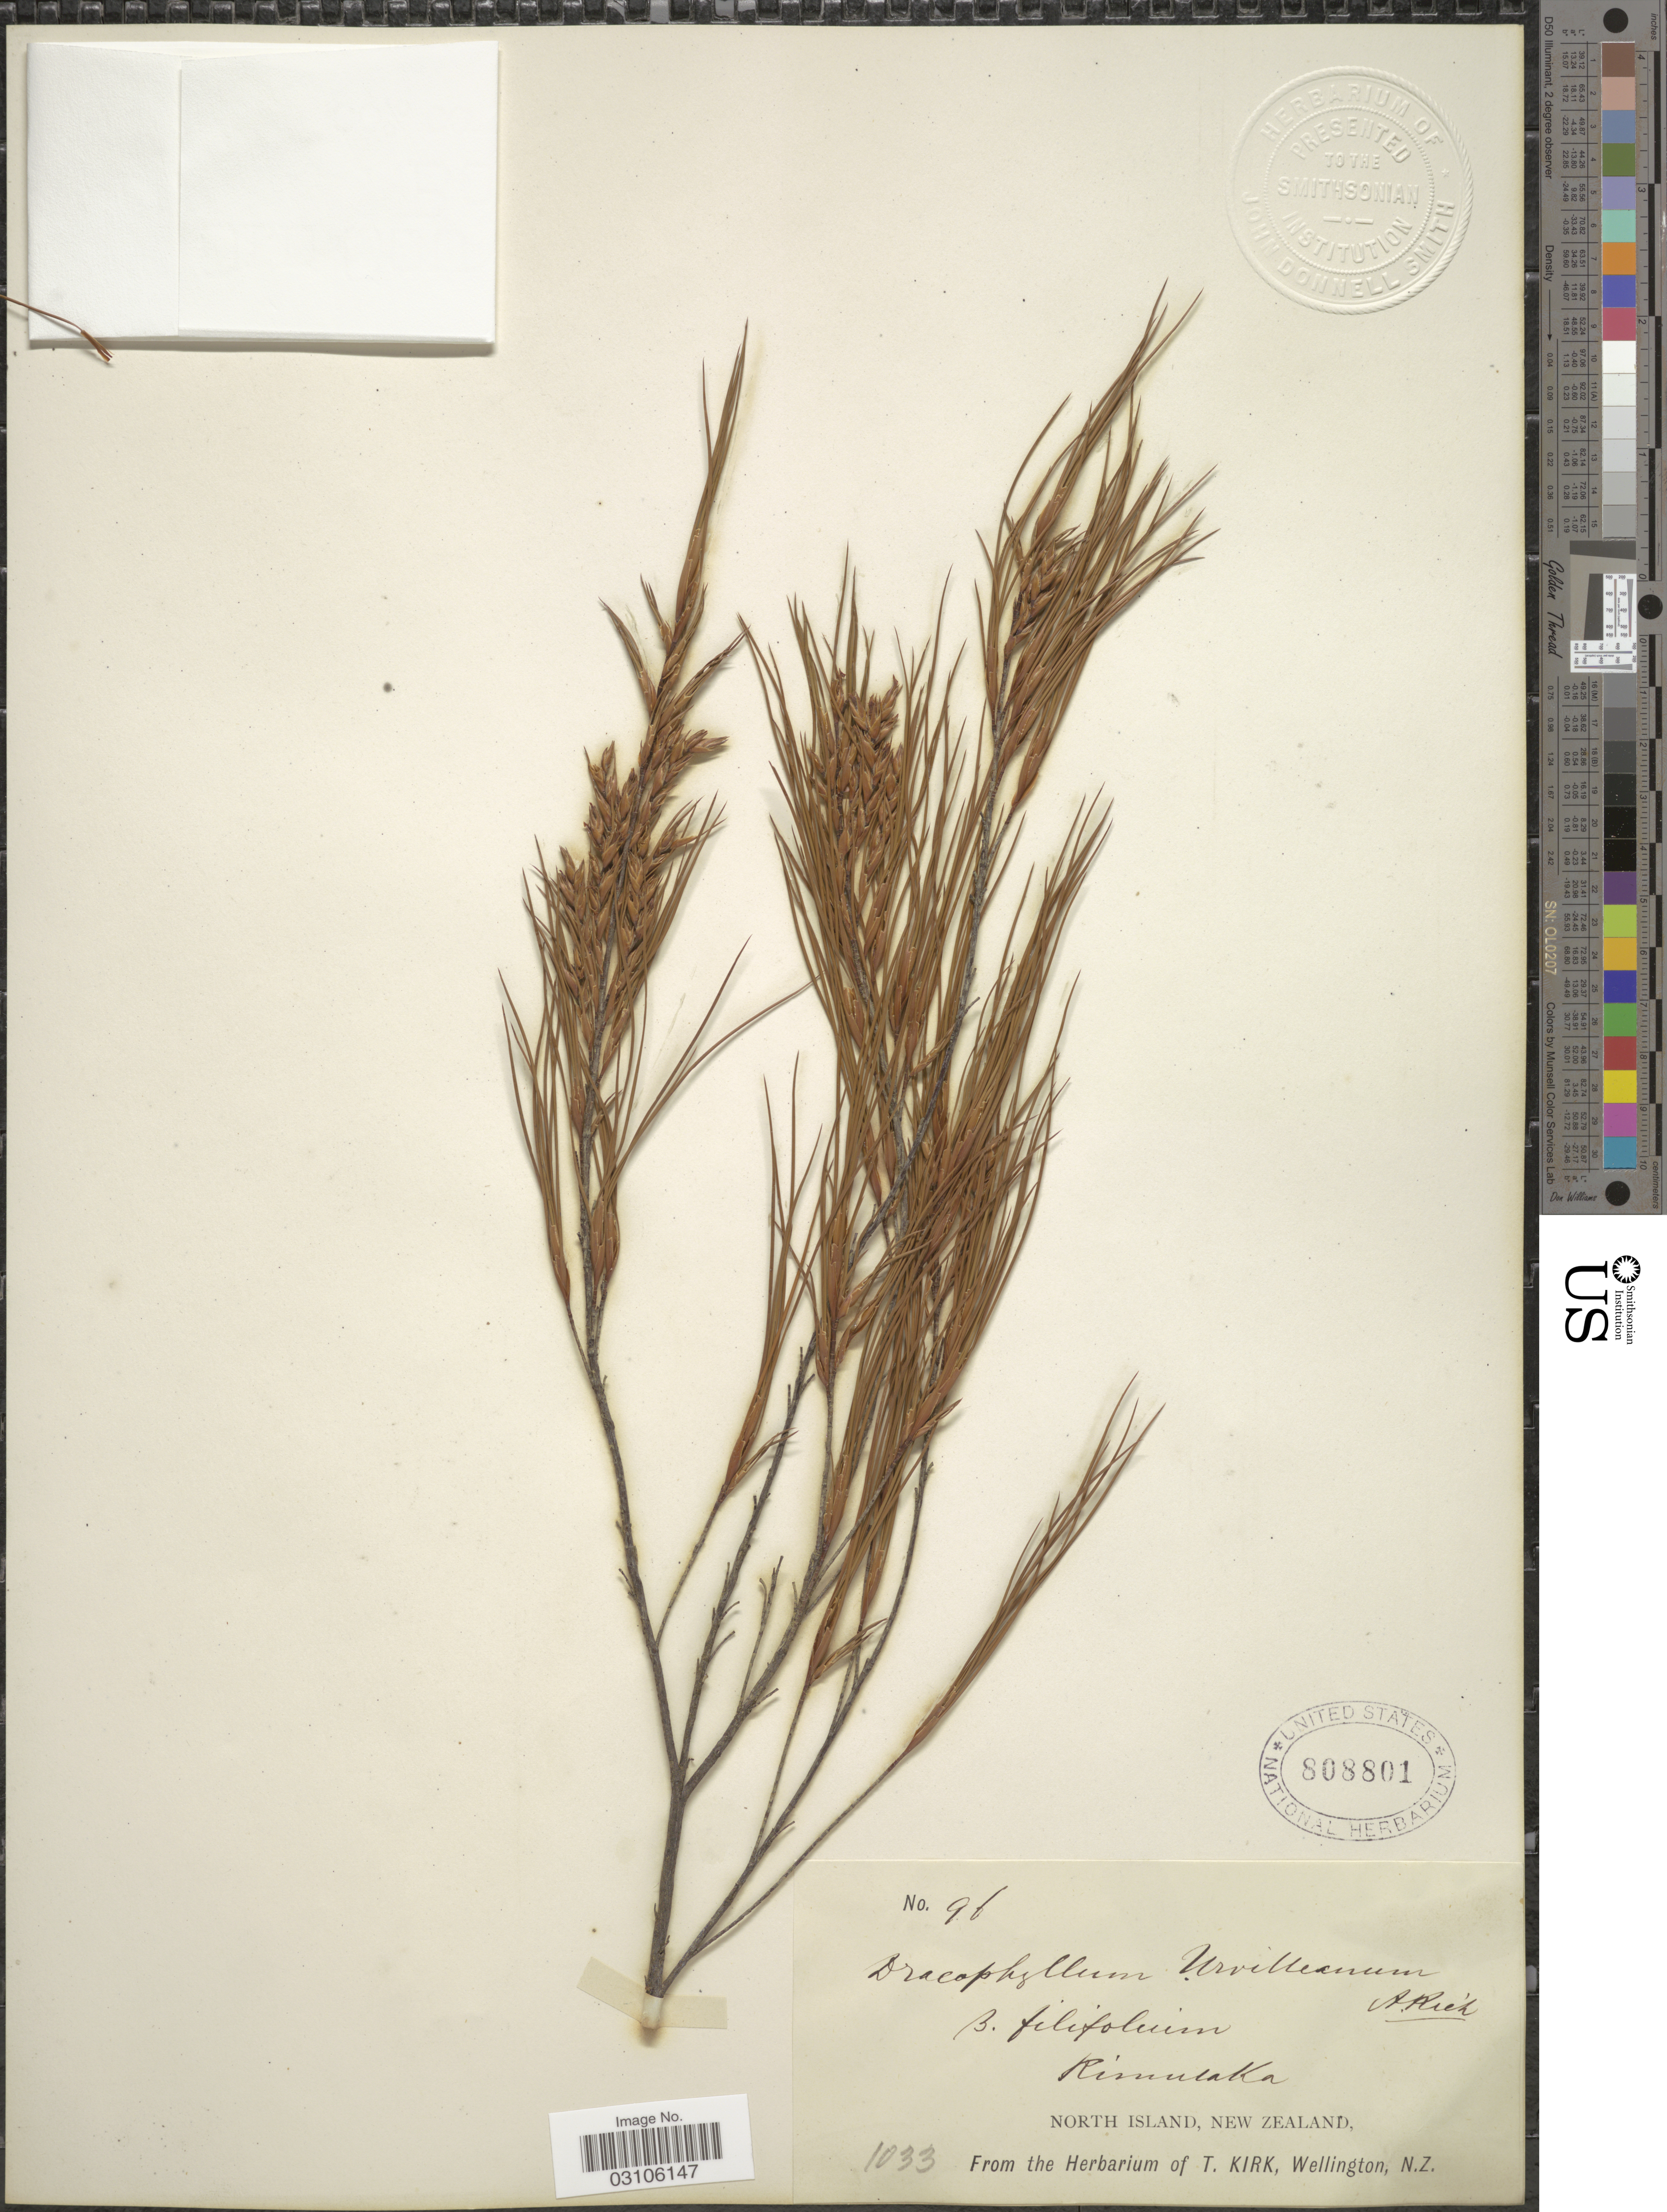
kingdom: Plantae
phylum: Tracheophyta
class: Magnoliopsida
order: Ericales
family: Ericaceae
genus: Dracophyllum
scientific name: Dracophyllum urvilleanum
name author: A. Rich.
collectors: ex herb. T. Kirk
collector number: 96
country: New Zealand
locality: Rimulaka [unsure placement] North Island.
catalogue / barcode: US 808801